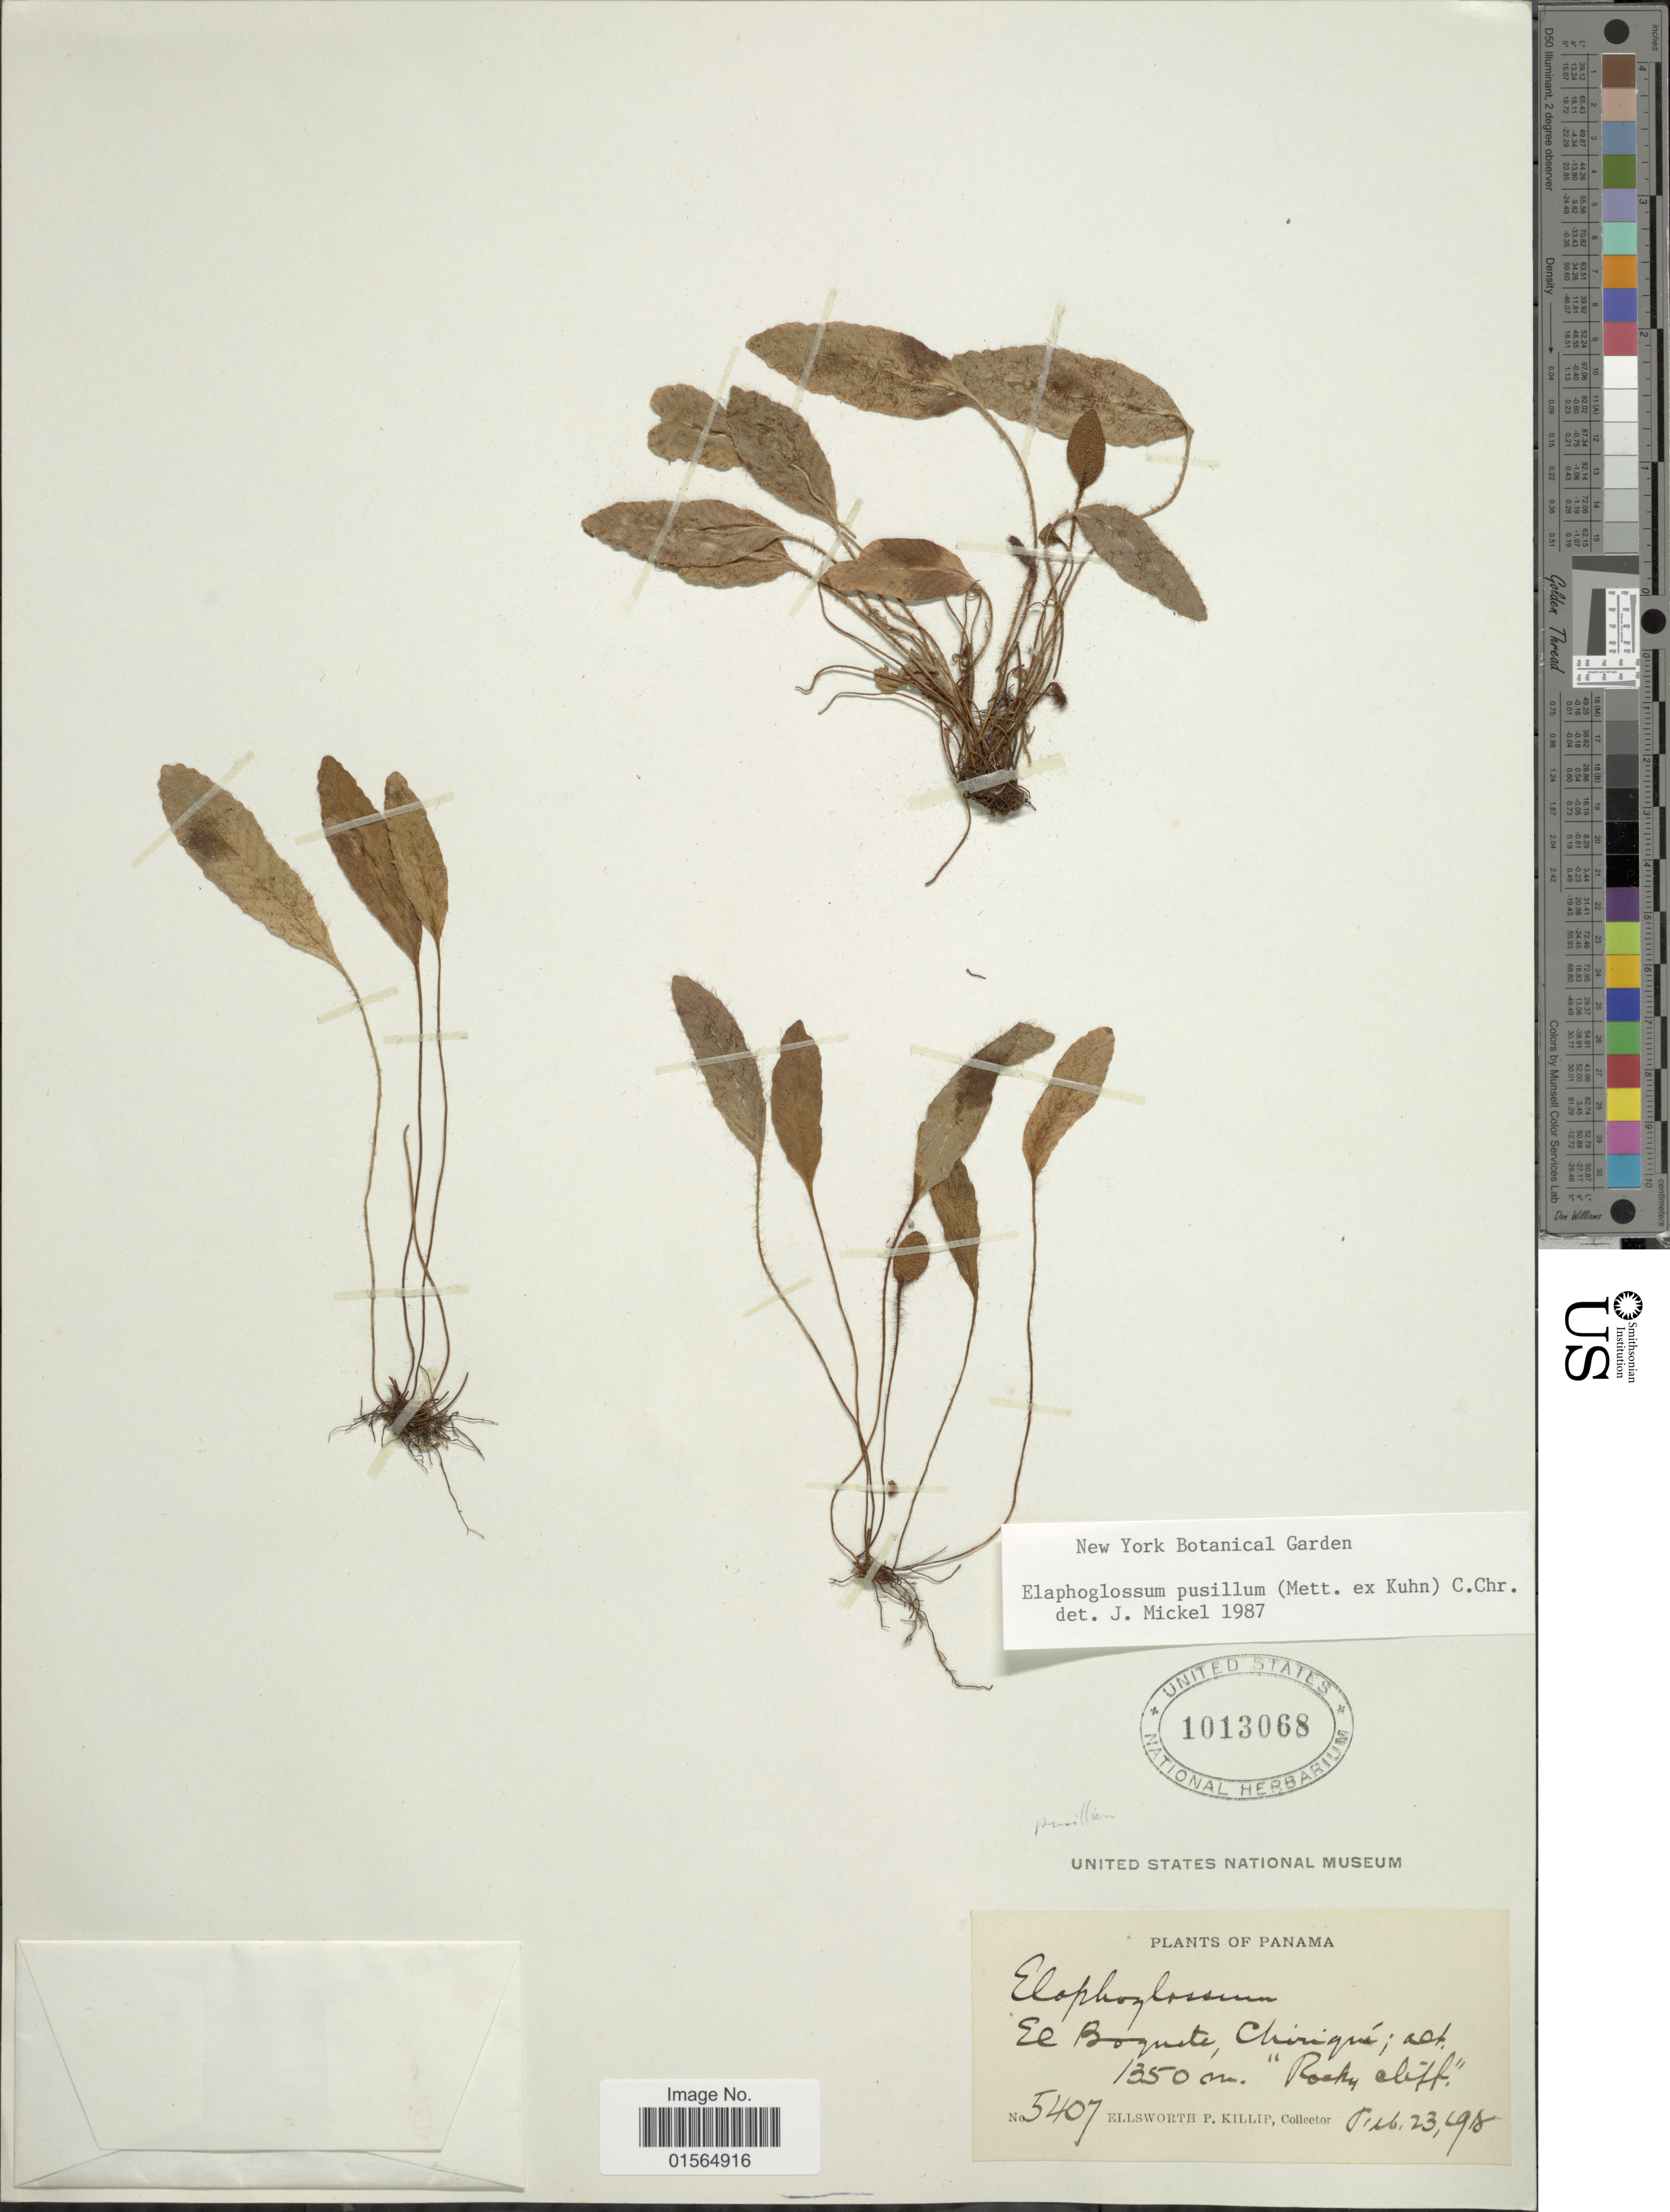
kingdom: Plantae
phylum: Tracheophyta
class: Polypodiopsida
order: Polypodiales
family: Dryopteridaceae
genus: Elaphoglossum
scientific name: Elaphoglossum pusillum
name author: (Mett. ex Kuhn) C. Chr.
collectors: E. P. Killip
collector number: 5407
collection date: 1918-02-23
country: Panama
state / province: Chiriqui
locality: El Boquete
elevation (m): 1350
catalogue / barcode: US 1013068